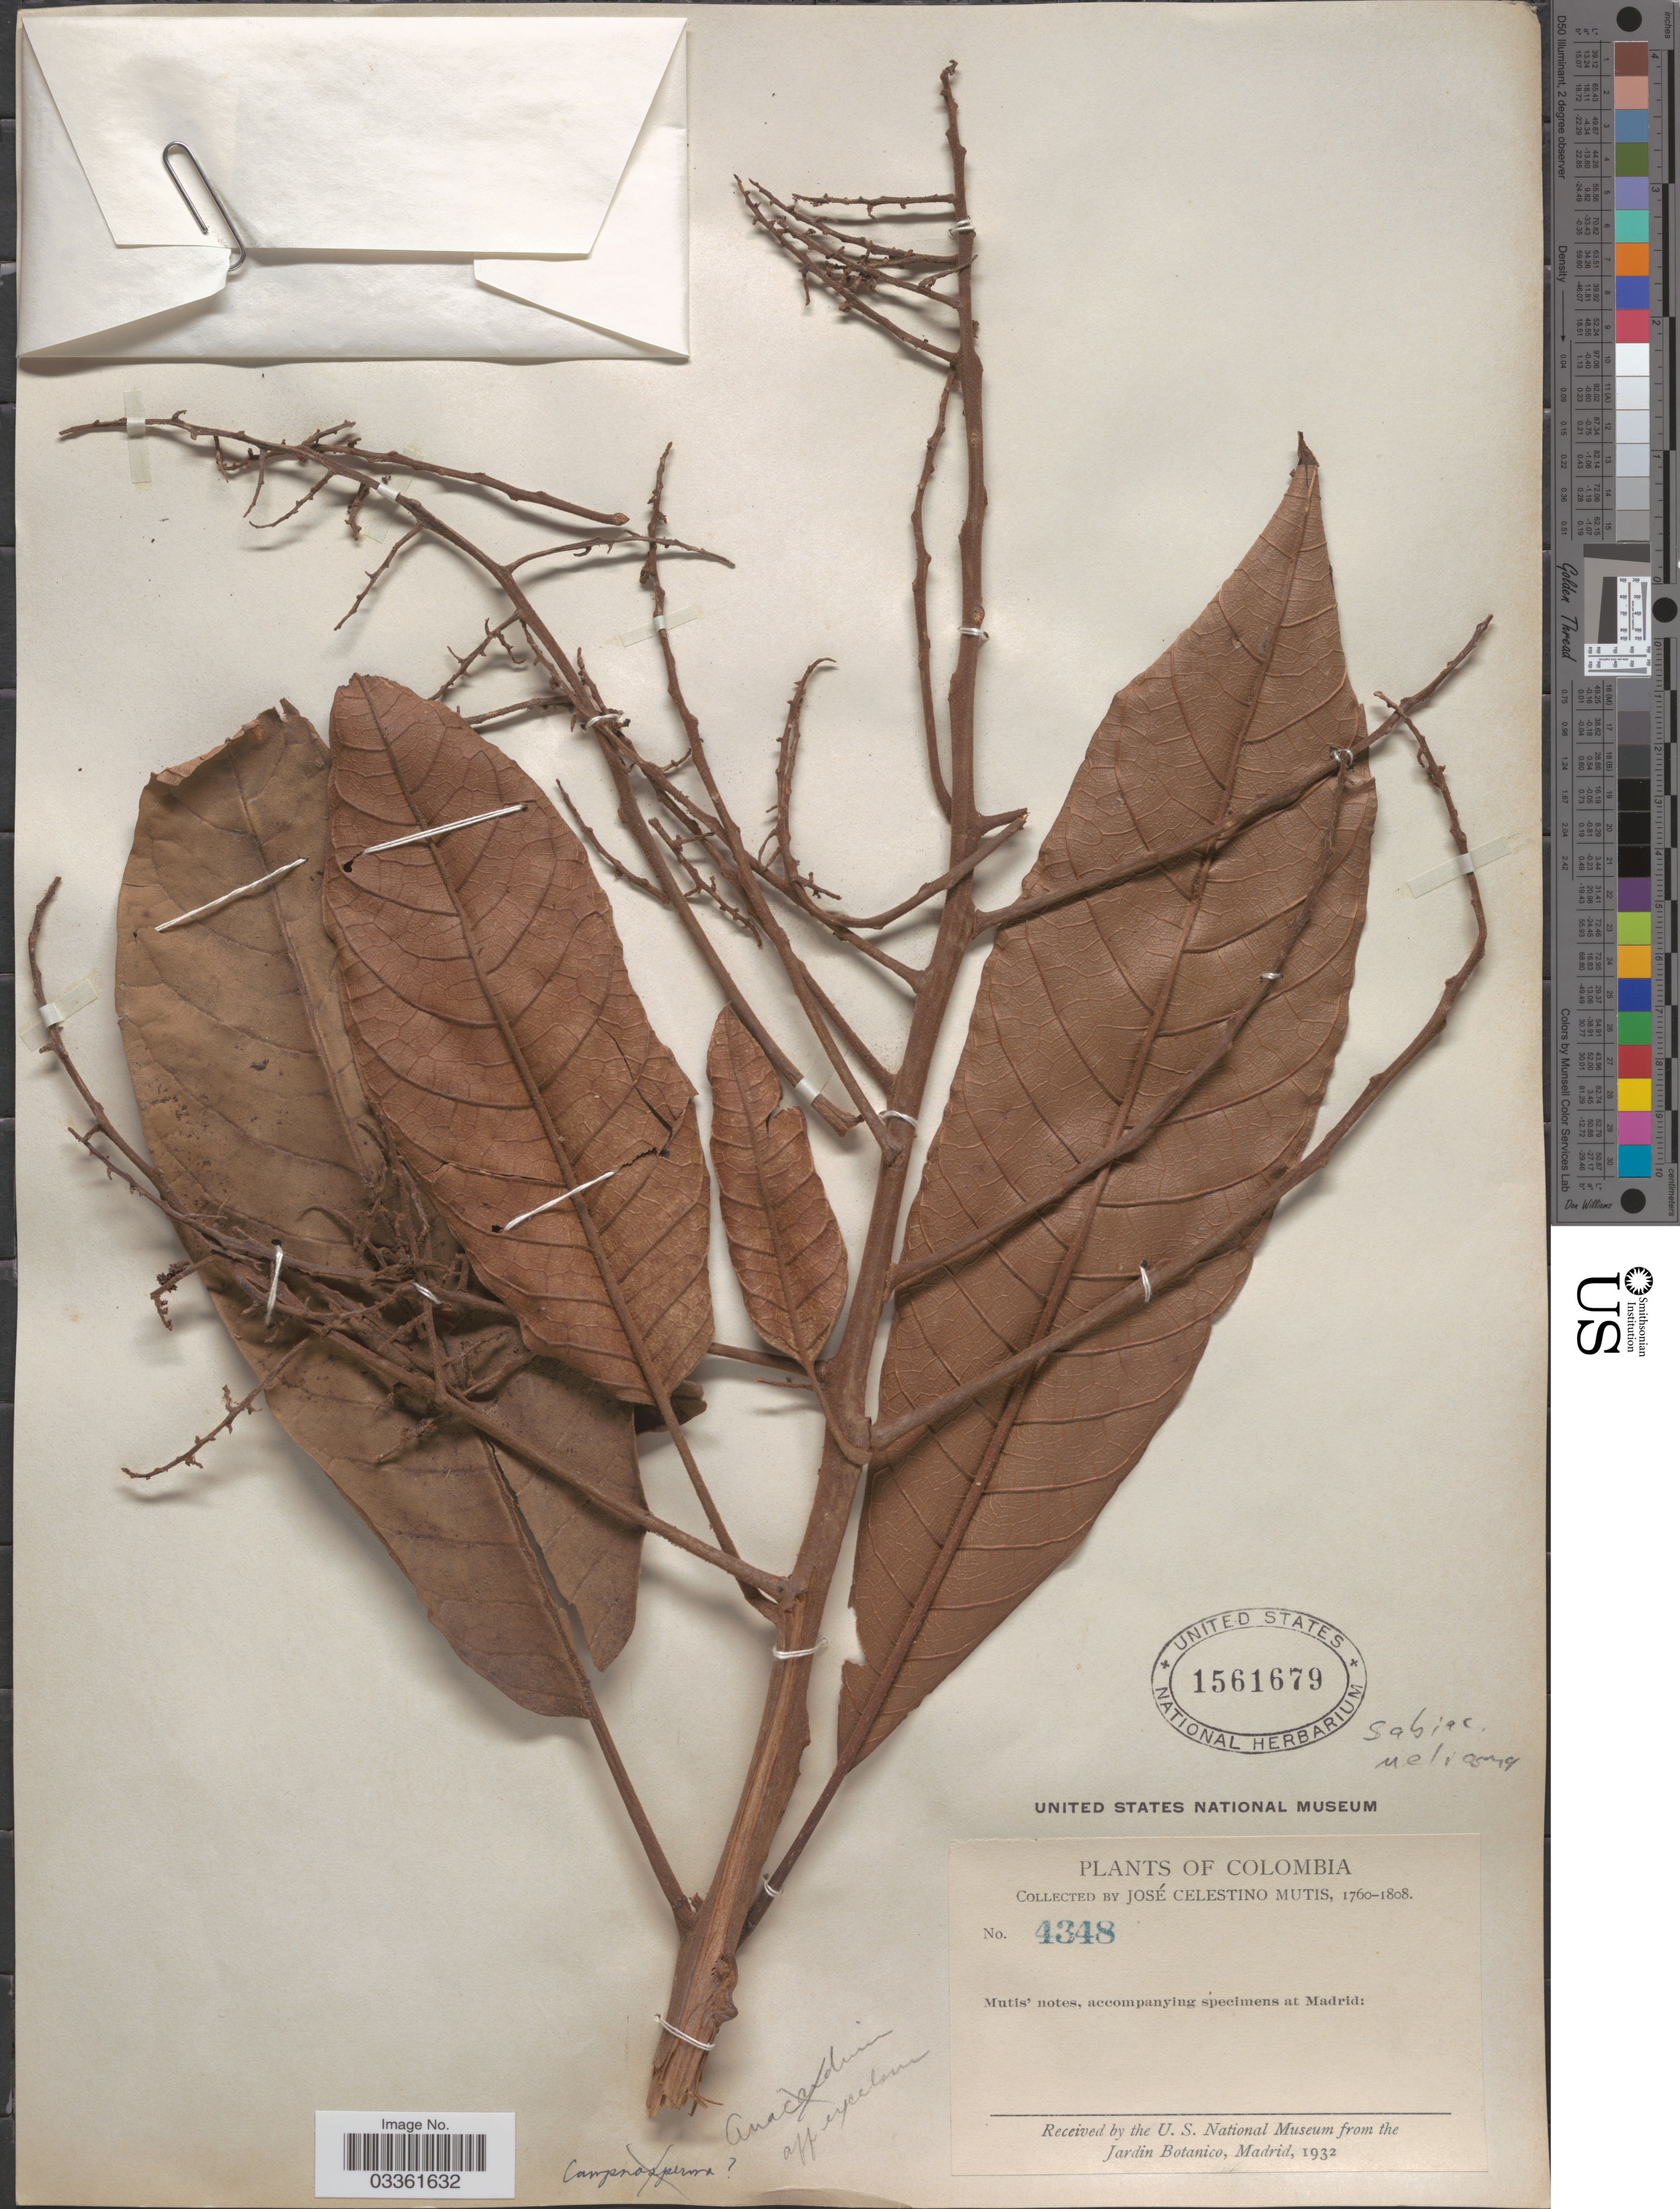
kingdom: Plantae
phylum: Tracheophyta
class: Magnoliopsida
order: Proteales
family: Sabiaceae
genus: Meliosma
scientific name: Meliosma sp. nov.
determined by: Ávila, F. A.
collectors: J. C. B. Mutis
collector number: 4348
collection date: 1760/1808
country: Colombia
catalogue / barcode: US 1561679